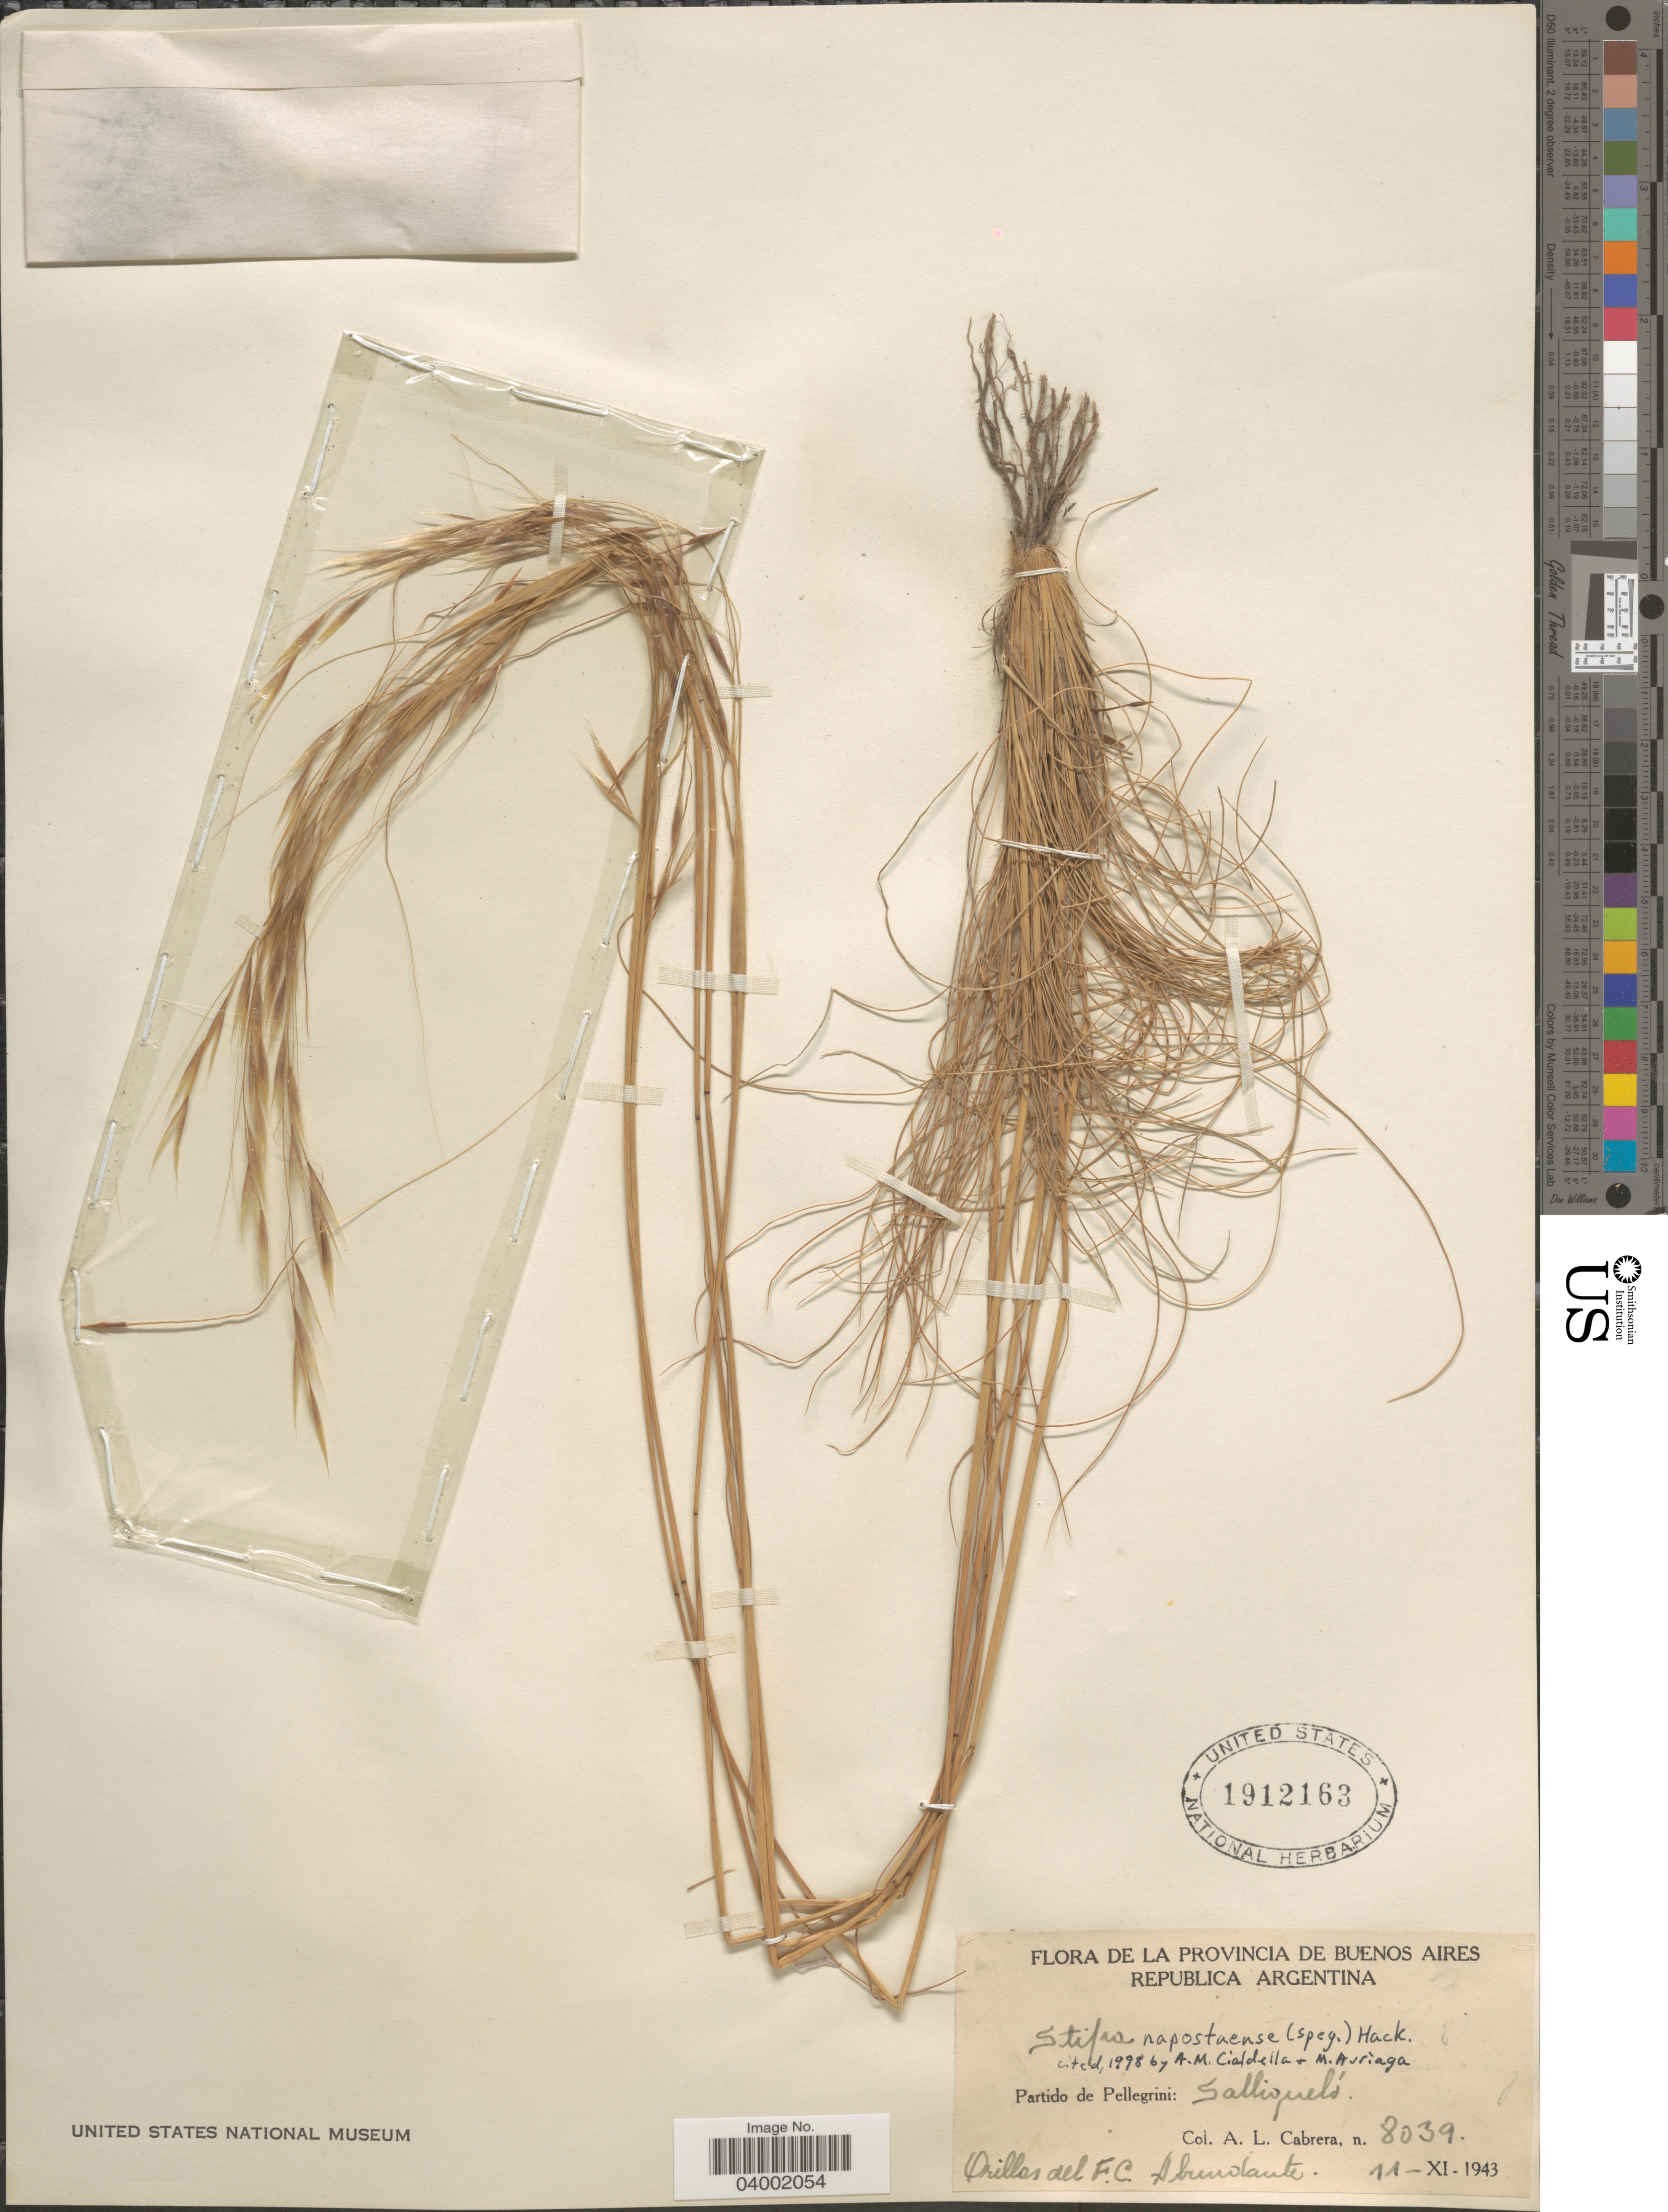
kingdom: Plantae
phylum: Tracheophyta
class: Liliopsida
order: Poales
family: Poaceae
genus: Piptochaetium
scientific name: Piptochaetium napostaense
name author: (Speg.) Hack.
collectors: A. L. Cabrera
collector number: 8039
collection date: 1943-11-11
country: Argentina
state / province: Buenos Aires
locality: Republica Argentina. Partido de Pellegrini: Salliqueló. Orillas del F. C. Abundante.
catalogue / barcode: US 1912163